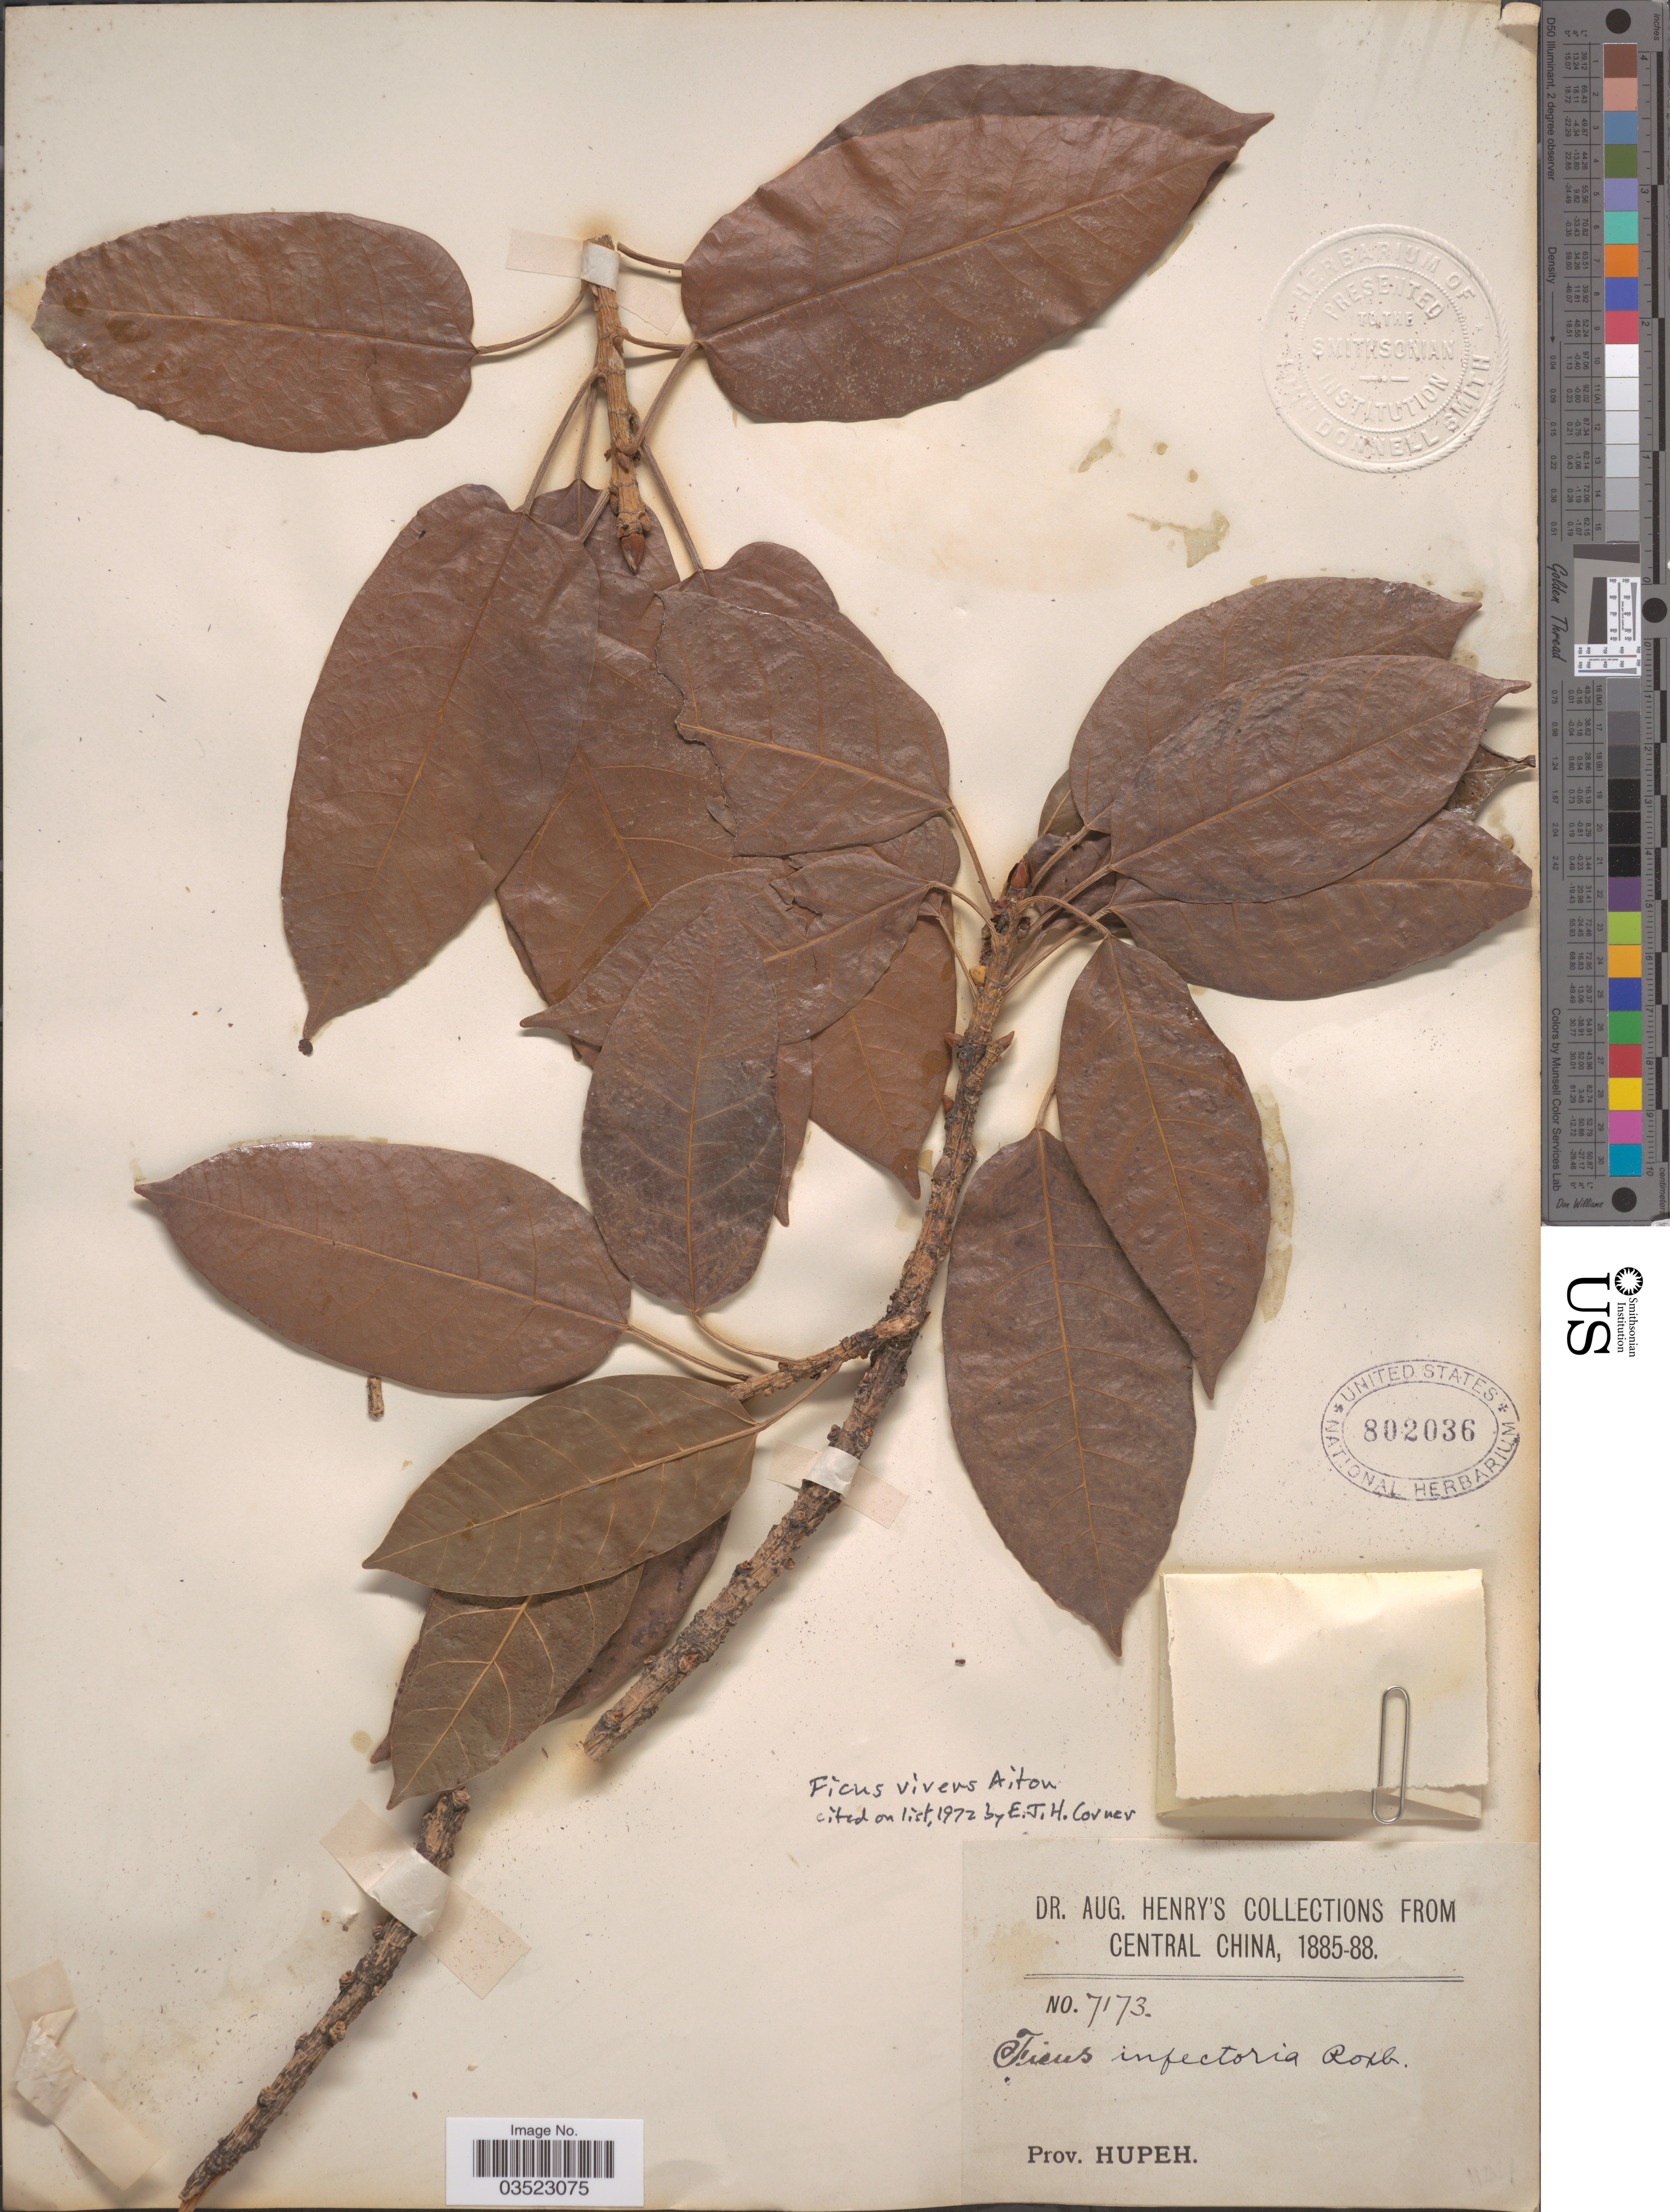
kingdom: Plantae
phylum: Tracheophyta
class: Magnoliopsida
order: Rosales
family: Moraceae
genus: Ficus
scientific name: Ficus virens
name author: Aiton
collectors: A. Henry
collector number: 7173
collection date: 1885/1888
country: China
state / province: Hubei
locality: Central China. Prov. Hupeh.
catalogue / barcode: US 802036